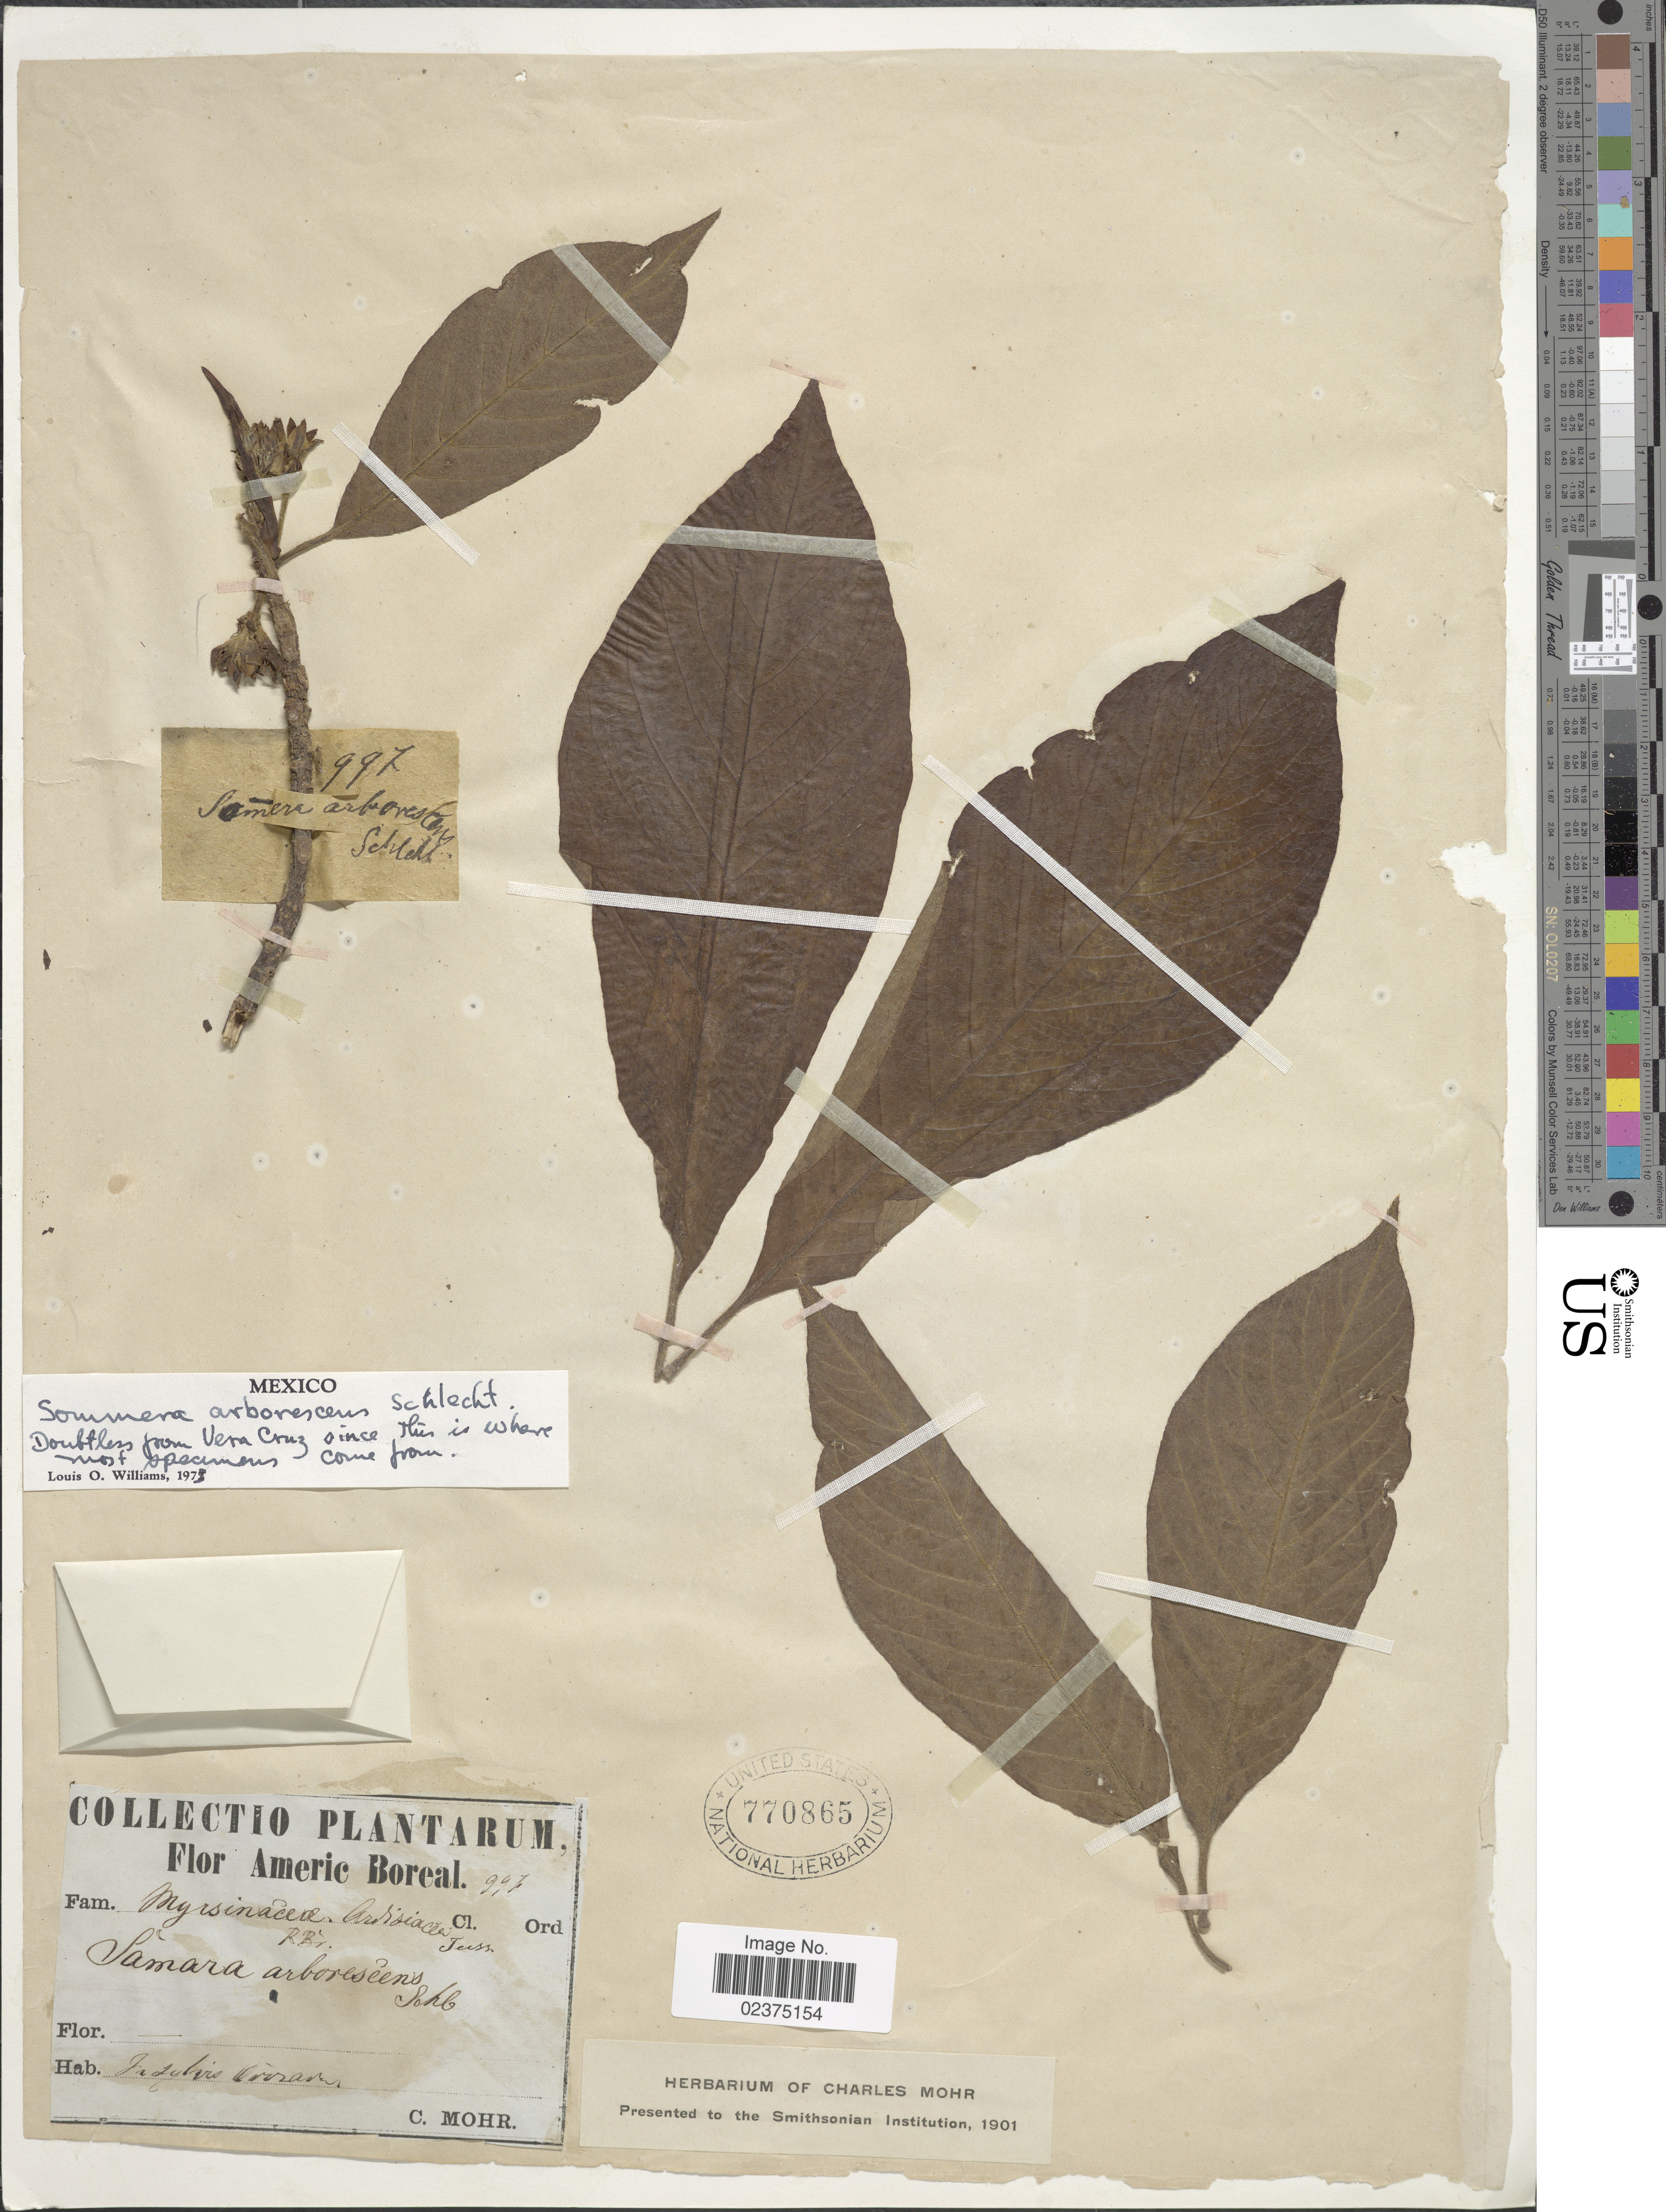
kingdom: Plantae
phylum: Tracheophyta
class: Magnoliopsida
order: Gentianales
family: Rubiaceae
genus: Sommera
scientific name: Sommera arborescens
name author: Schltdl.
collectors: C. T. Mohr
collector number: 997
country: Mexico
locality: In sylvis Orizava.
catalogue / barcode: US 770865